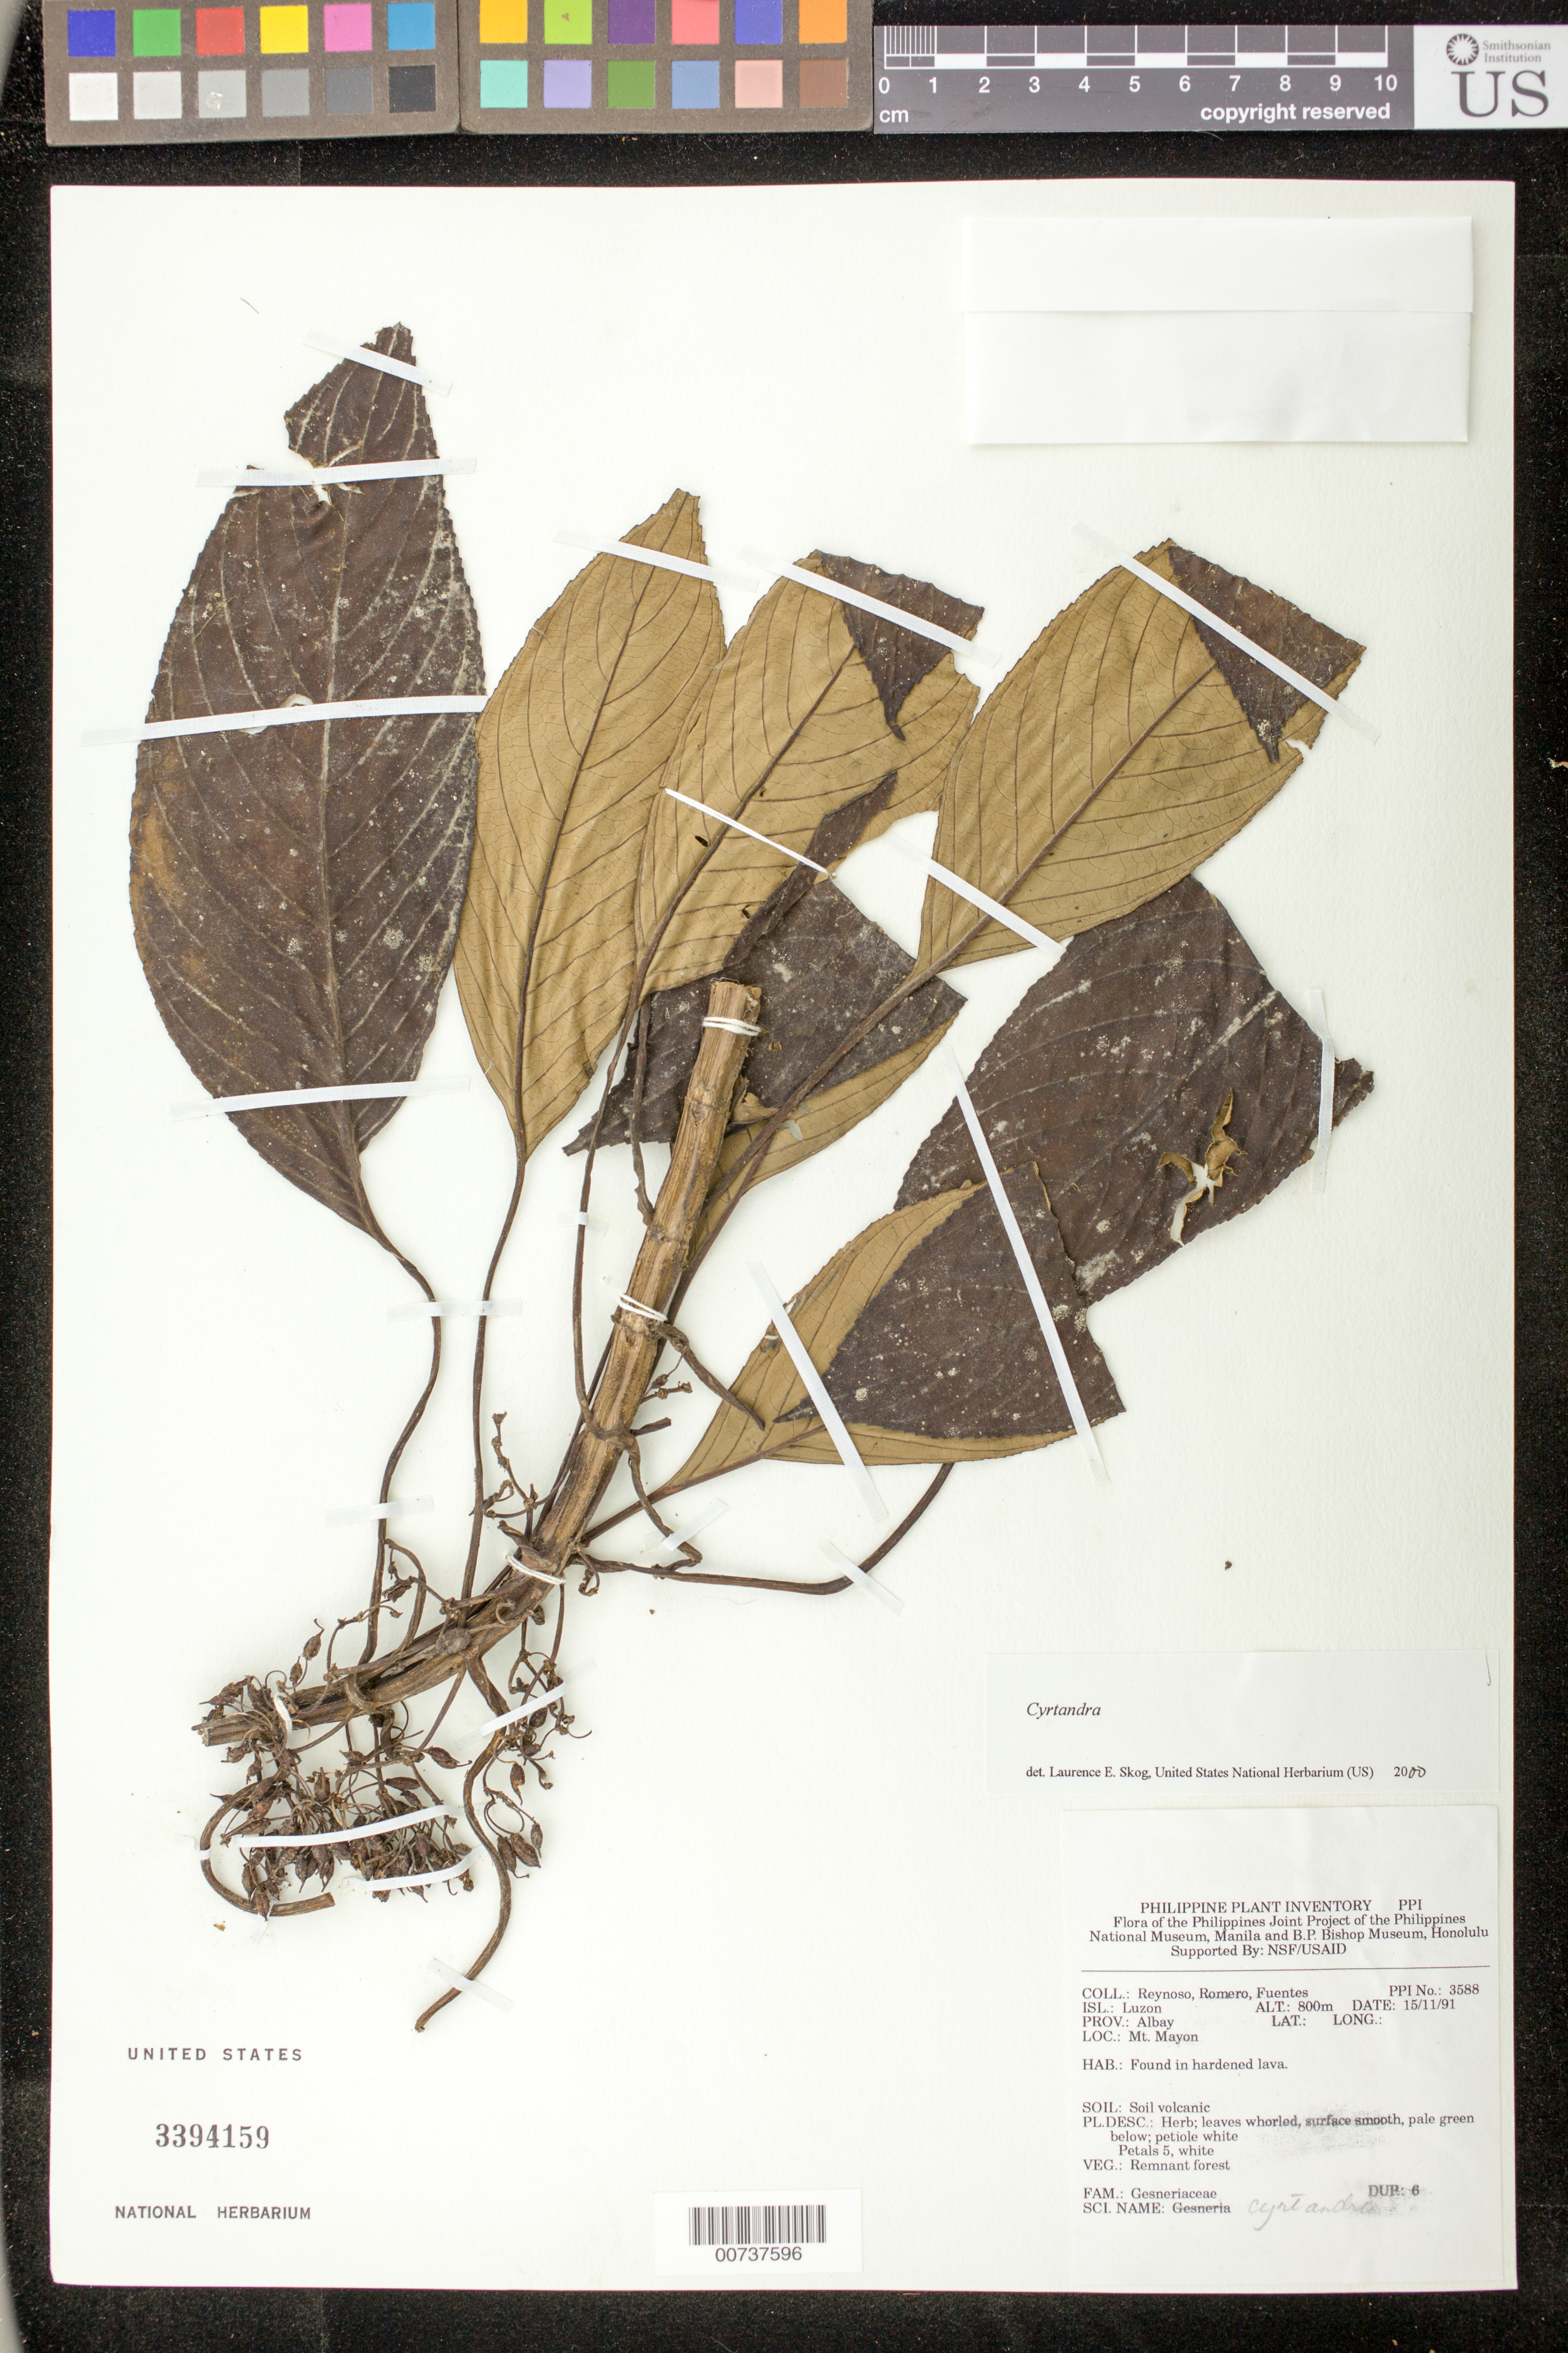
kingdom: Plantae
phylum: Tracheophyta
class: Magnoliopsida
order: Lamiales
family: Gesneriaceae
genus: Cyrtandra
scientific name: Cyrtandra sp.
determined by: Skog, Laurence E.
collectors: E. Reynoso, -. Romero & -. Fuentes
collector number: PPI No. 3588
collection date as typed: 15 Nov 1991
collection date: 1991-11-15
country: Philippines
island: Luzon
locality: Prov. Albay; Mt. Mayon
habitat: Disturbed forest; soil volcanic; found in hardened lava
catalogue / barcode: US 3394159